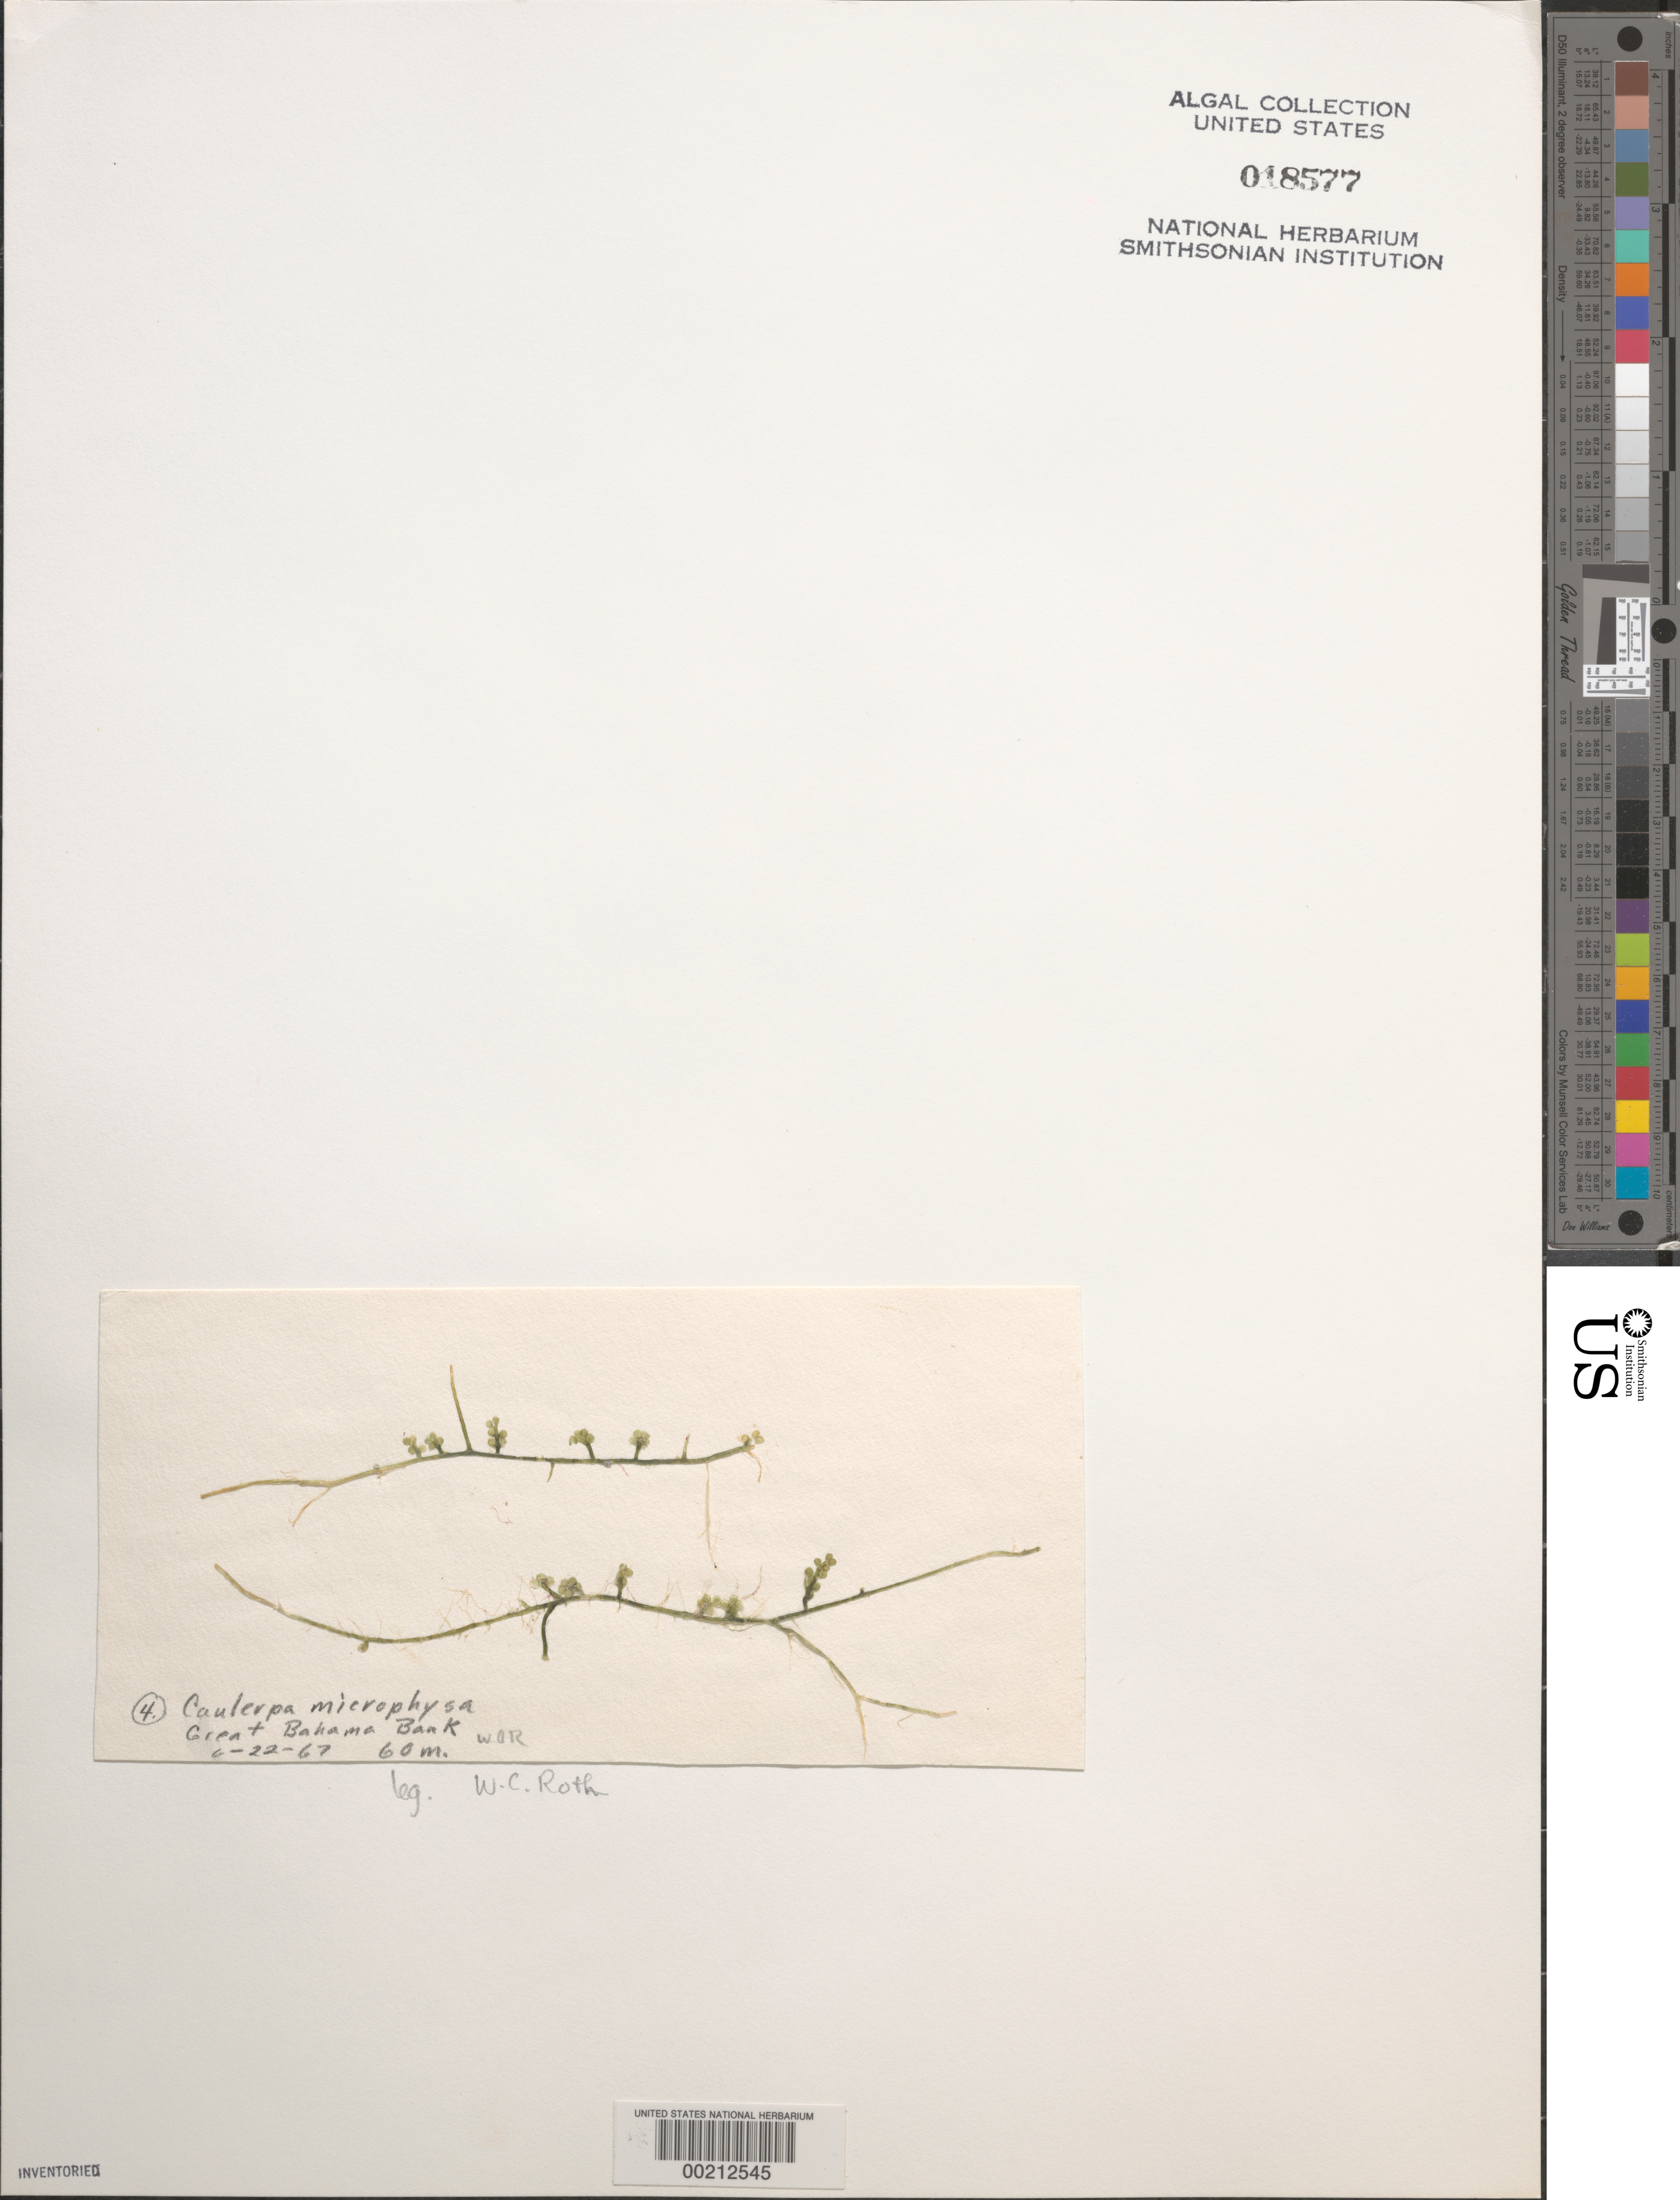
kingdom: Plantae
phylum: Chlorophyta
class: Ulvophyceae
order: Bryopsidales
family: Caulerpaceae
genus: Caulerpa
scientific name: Caulerpa microphysa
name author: (Weber Bosse) Feldmann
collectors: W. C. Roth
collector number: B-67-4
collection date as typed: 22 Jun 1967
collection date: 1967-06-22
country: Bahamas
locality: Great Bahama Bank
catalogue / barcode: US 18577